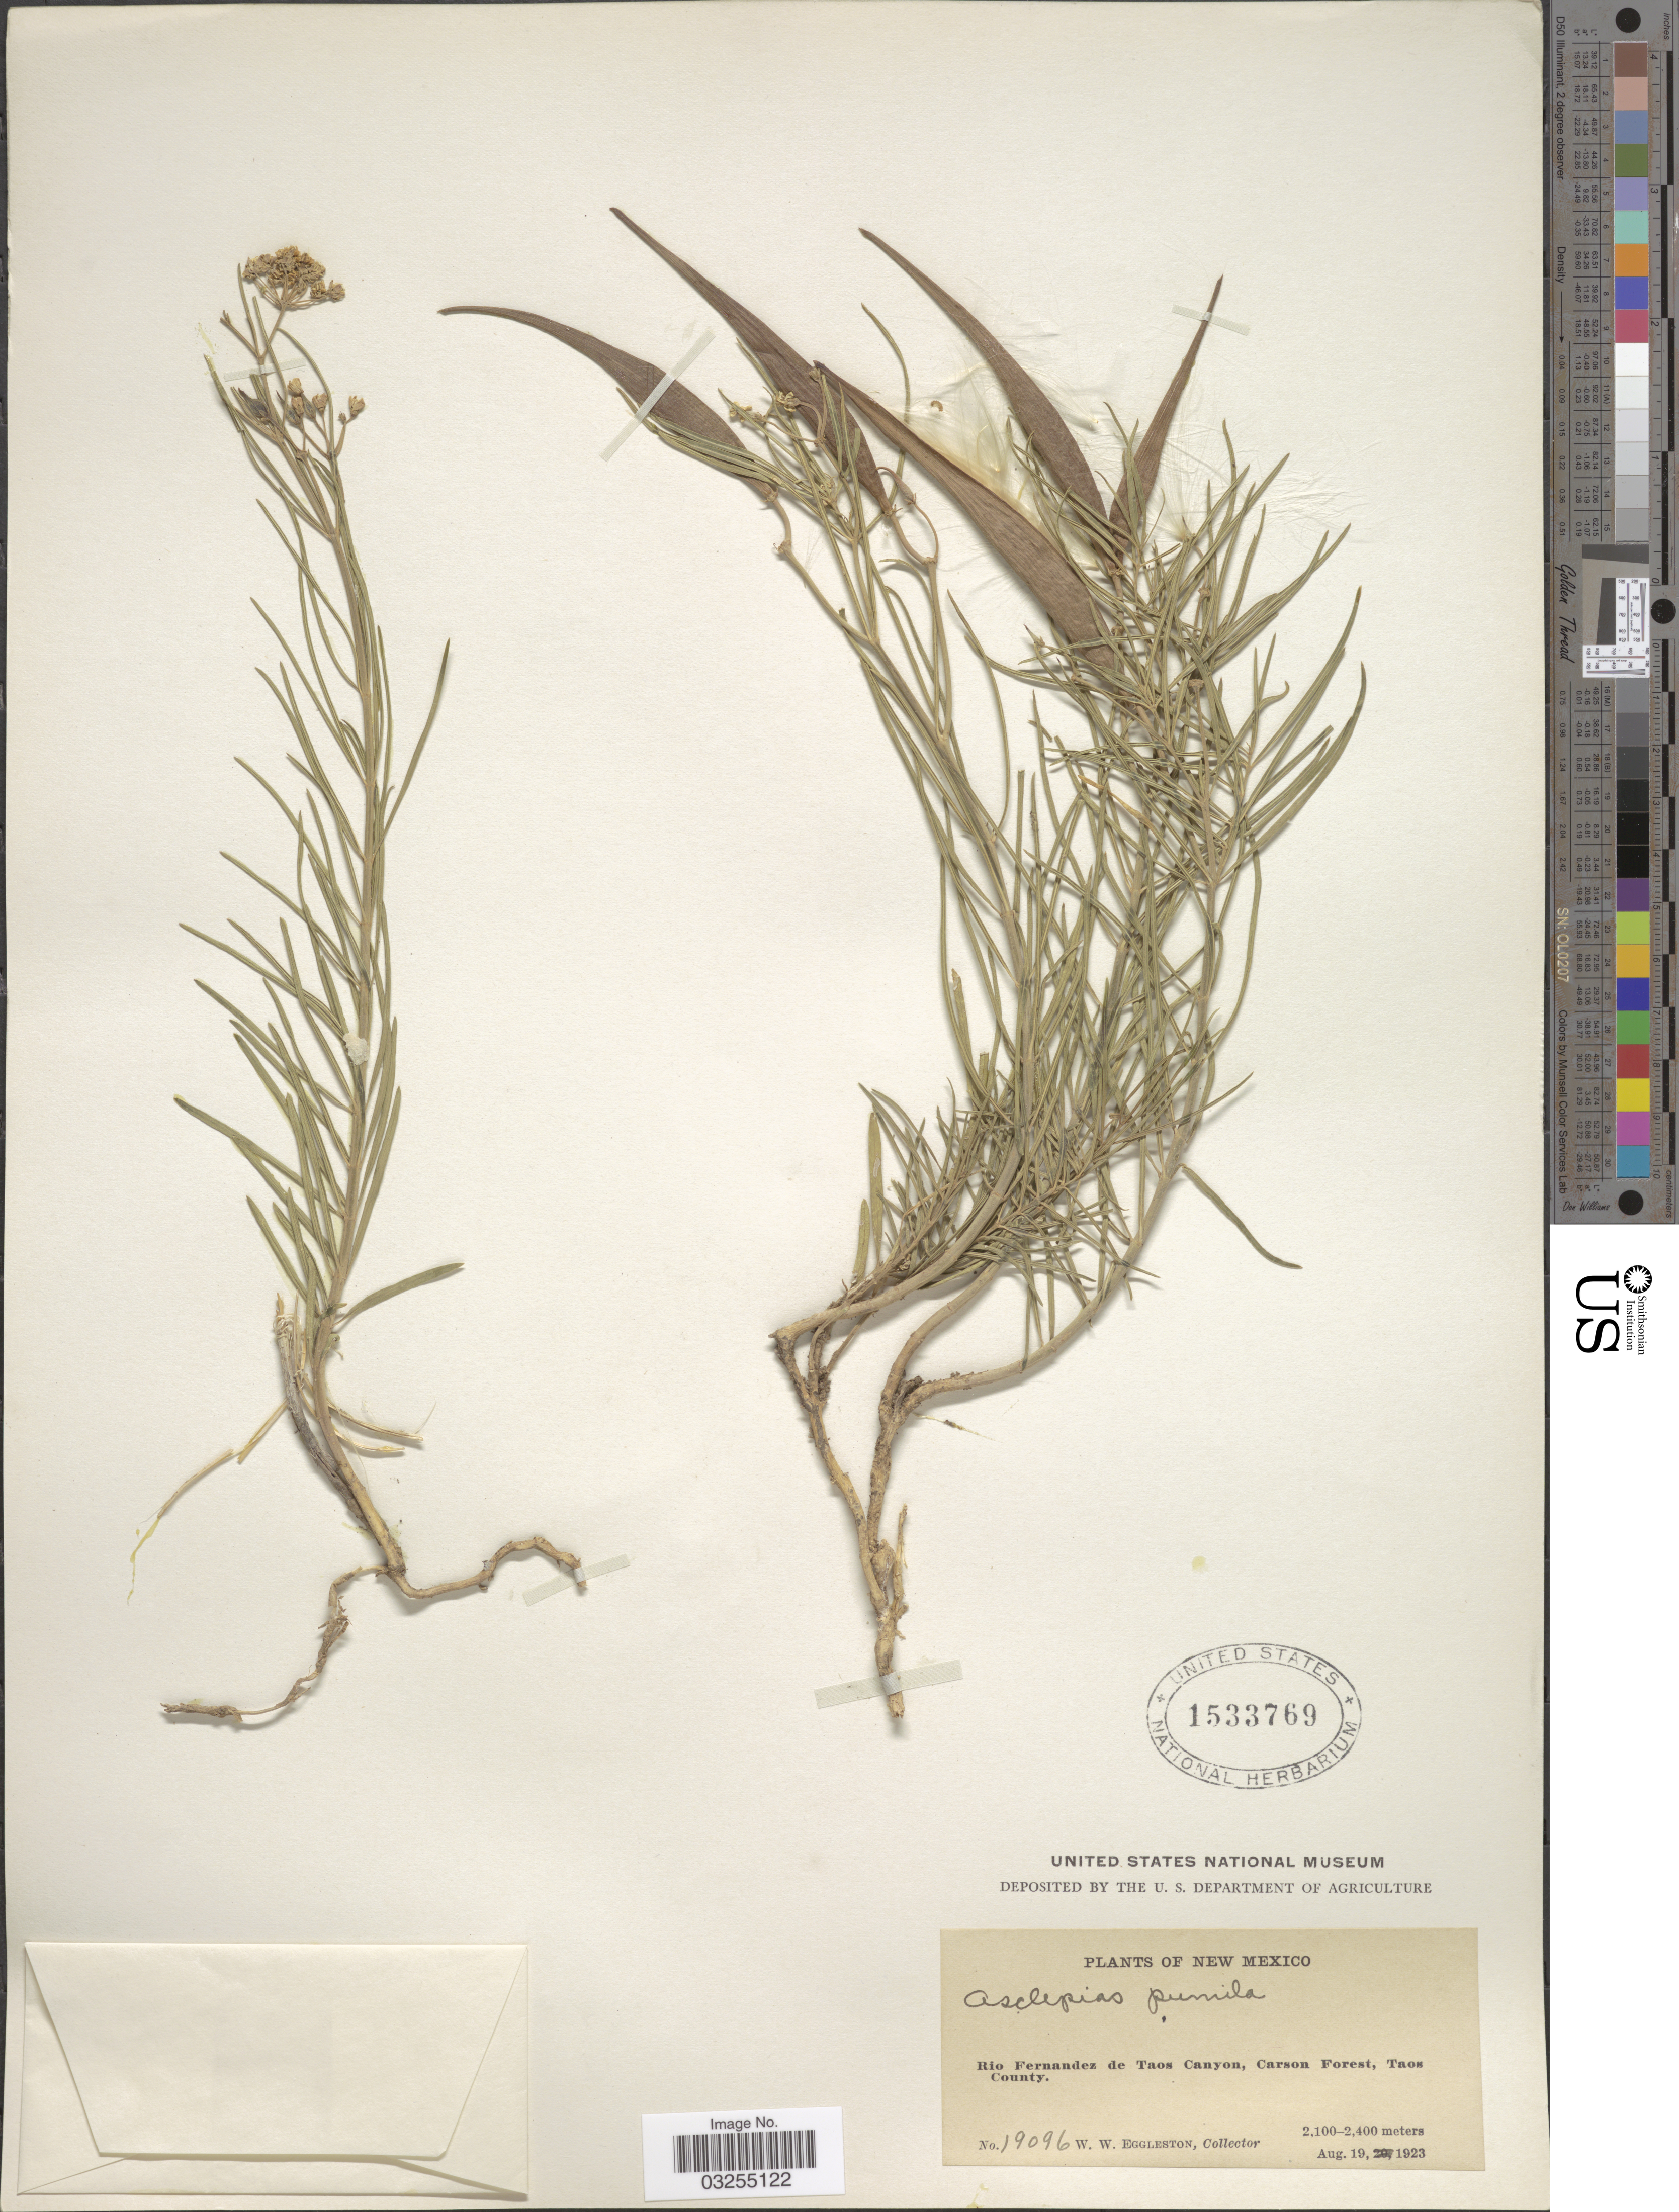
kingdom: Plantae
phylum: Tracheophyta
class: Magnoliopsida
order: Gentianales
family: Apocynaceae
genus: Asclepias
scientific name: Asclepias pumila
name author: (A. Gray) Vail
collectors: W. W. Eggleston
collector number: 19096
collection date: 1923-08-19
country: United States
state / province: New Mexico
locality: Rio Fernandez de Taos Canyon, Carson Forest, Taos County.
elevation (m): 2100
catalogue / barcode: US 1533769